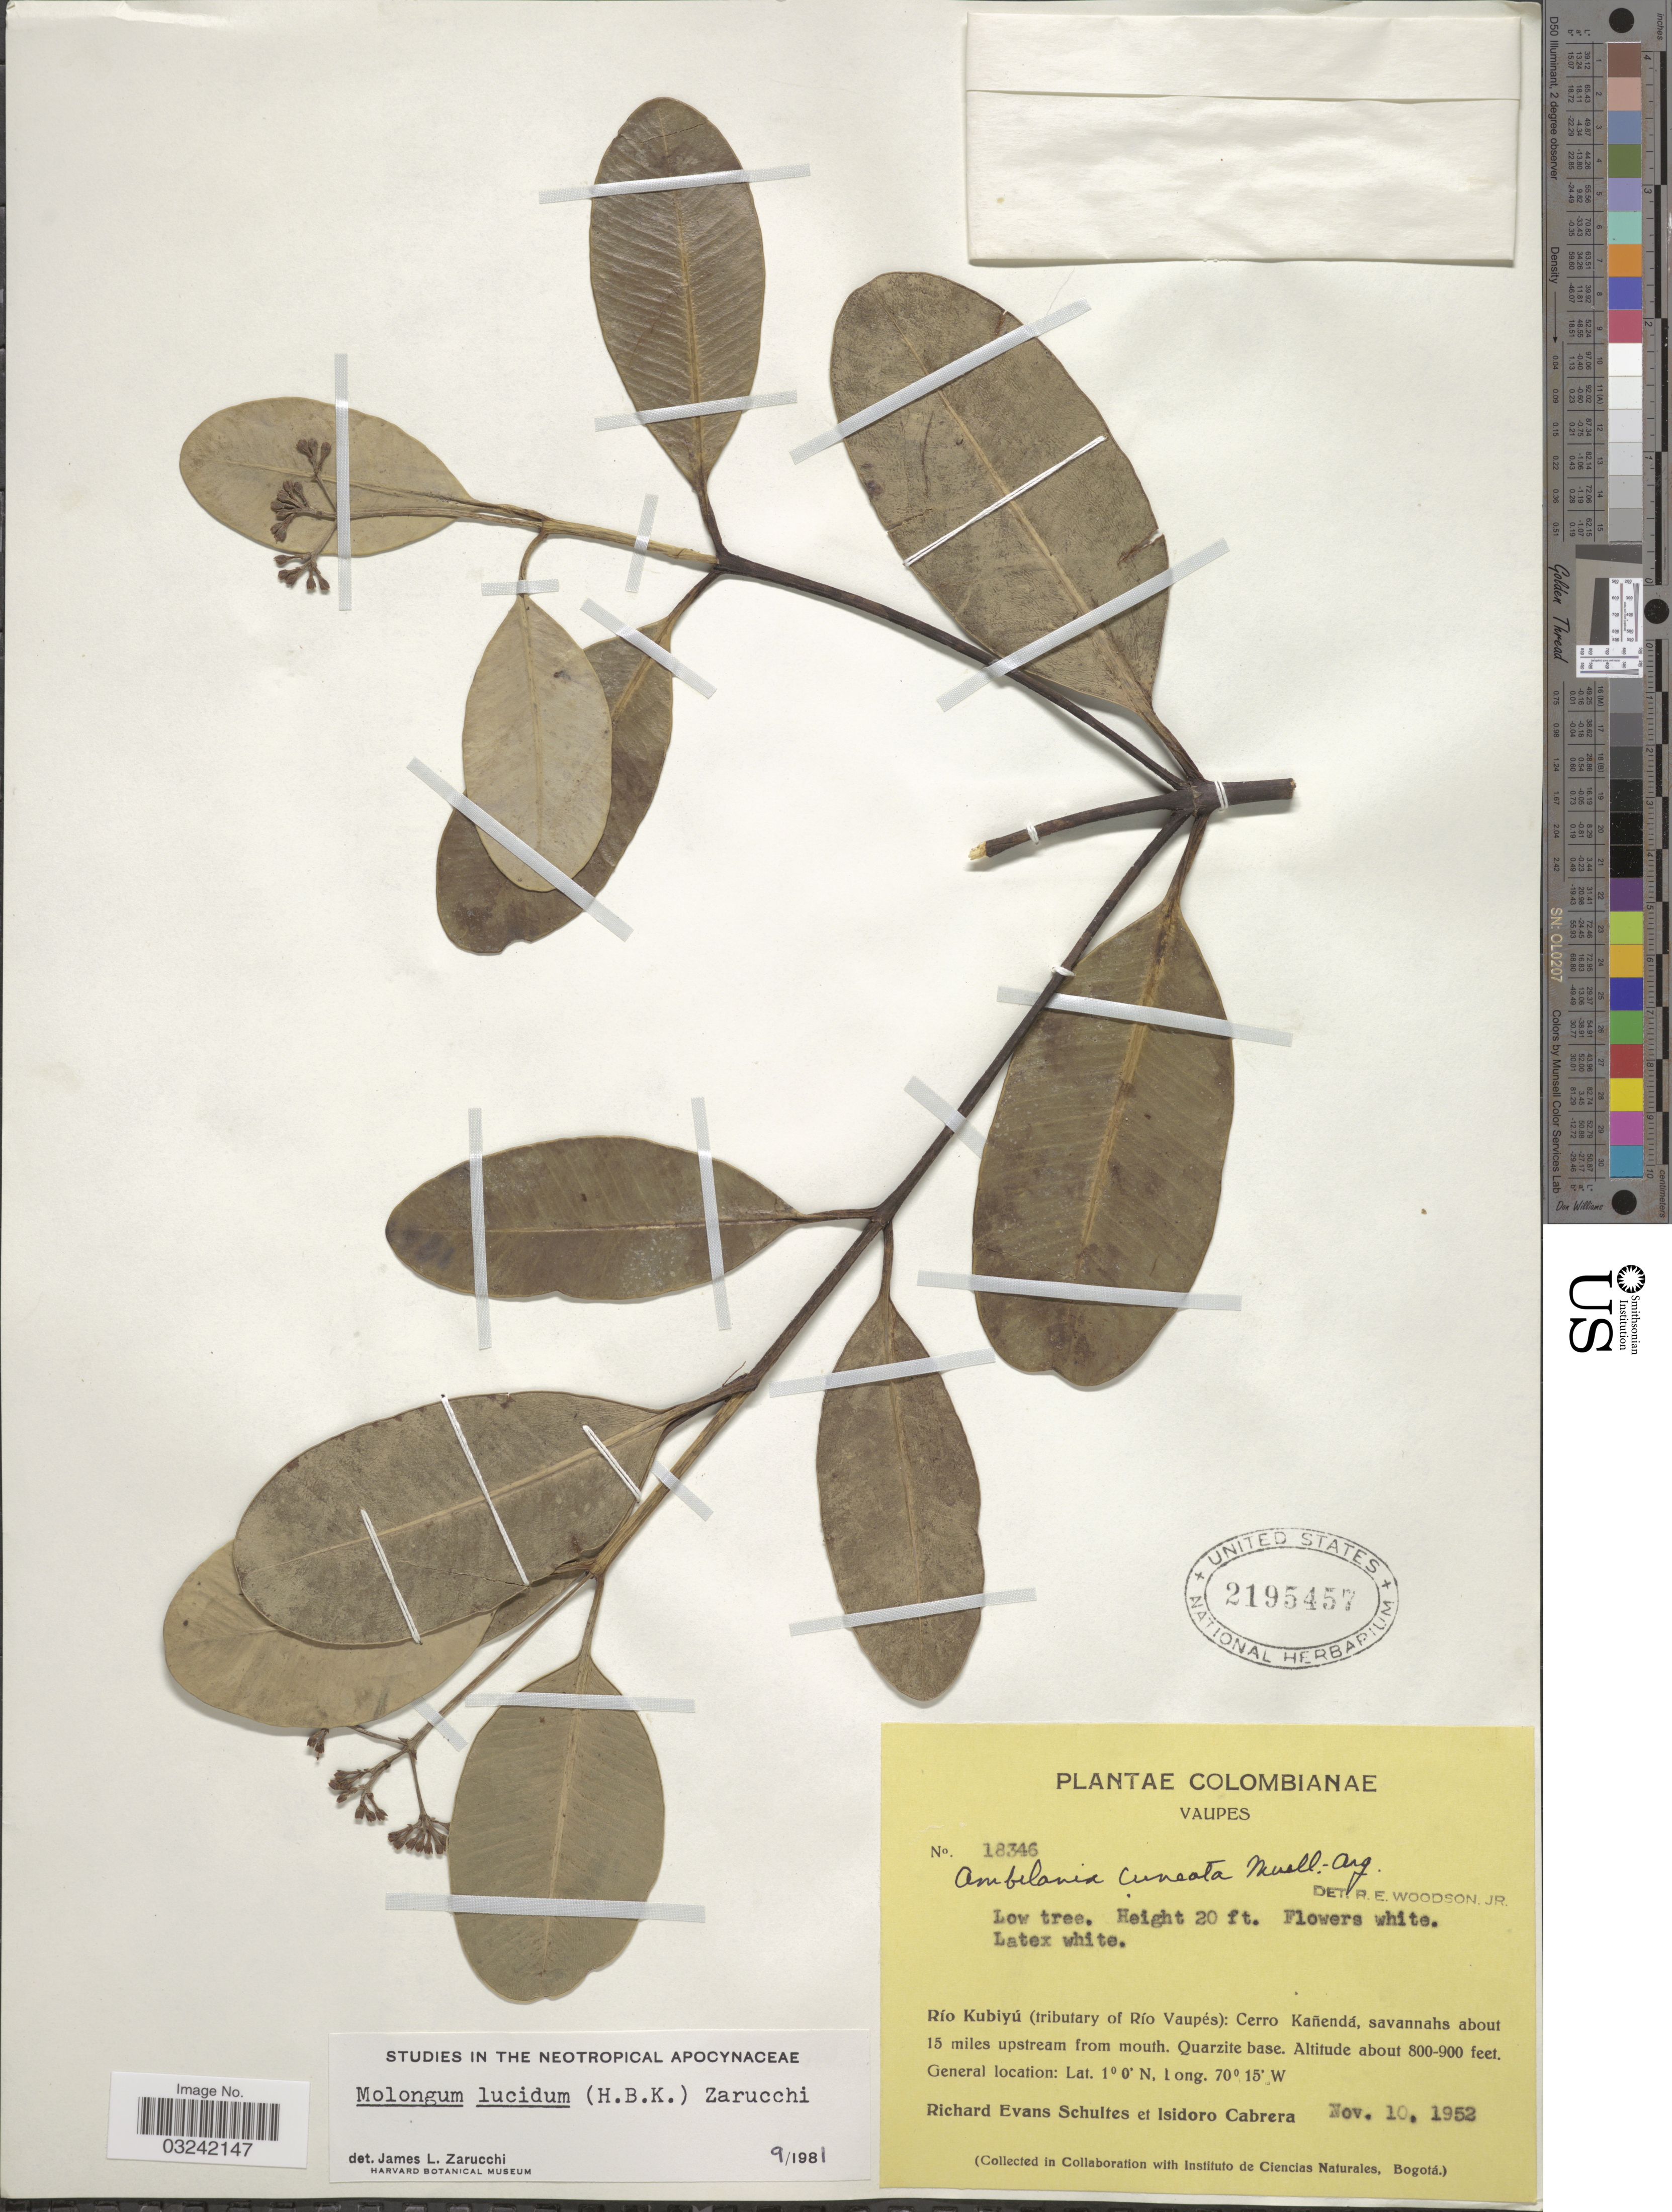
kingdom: Plantae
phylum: Tracheophyta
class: Magnoliopsida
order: Gentianales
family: Apocynaceae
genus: Molongum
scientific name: Molongum lucidum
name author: (Kunth) Zarucchi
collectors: R. E. Schultes & I. Cabrera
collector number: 18346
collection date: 1952-11-10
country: Colombia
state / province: Vaupés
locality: Río Kubiyú (tributary of Río Vaupés): Cerro Kañendá, savannahs about 15 miles upstream from mouth.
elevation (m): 244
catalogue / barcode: US 2195457